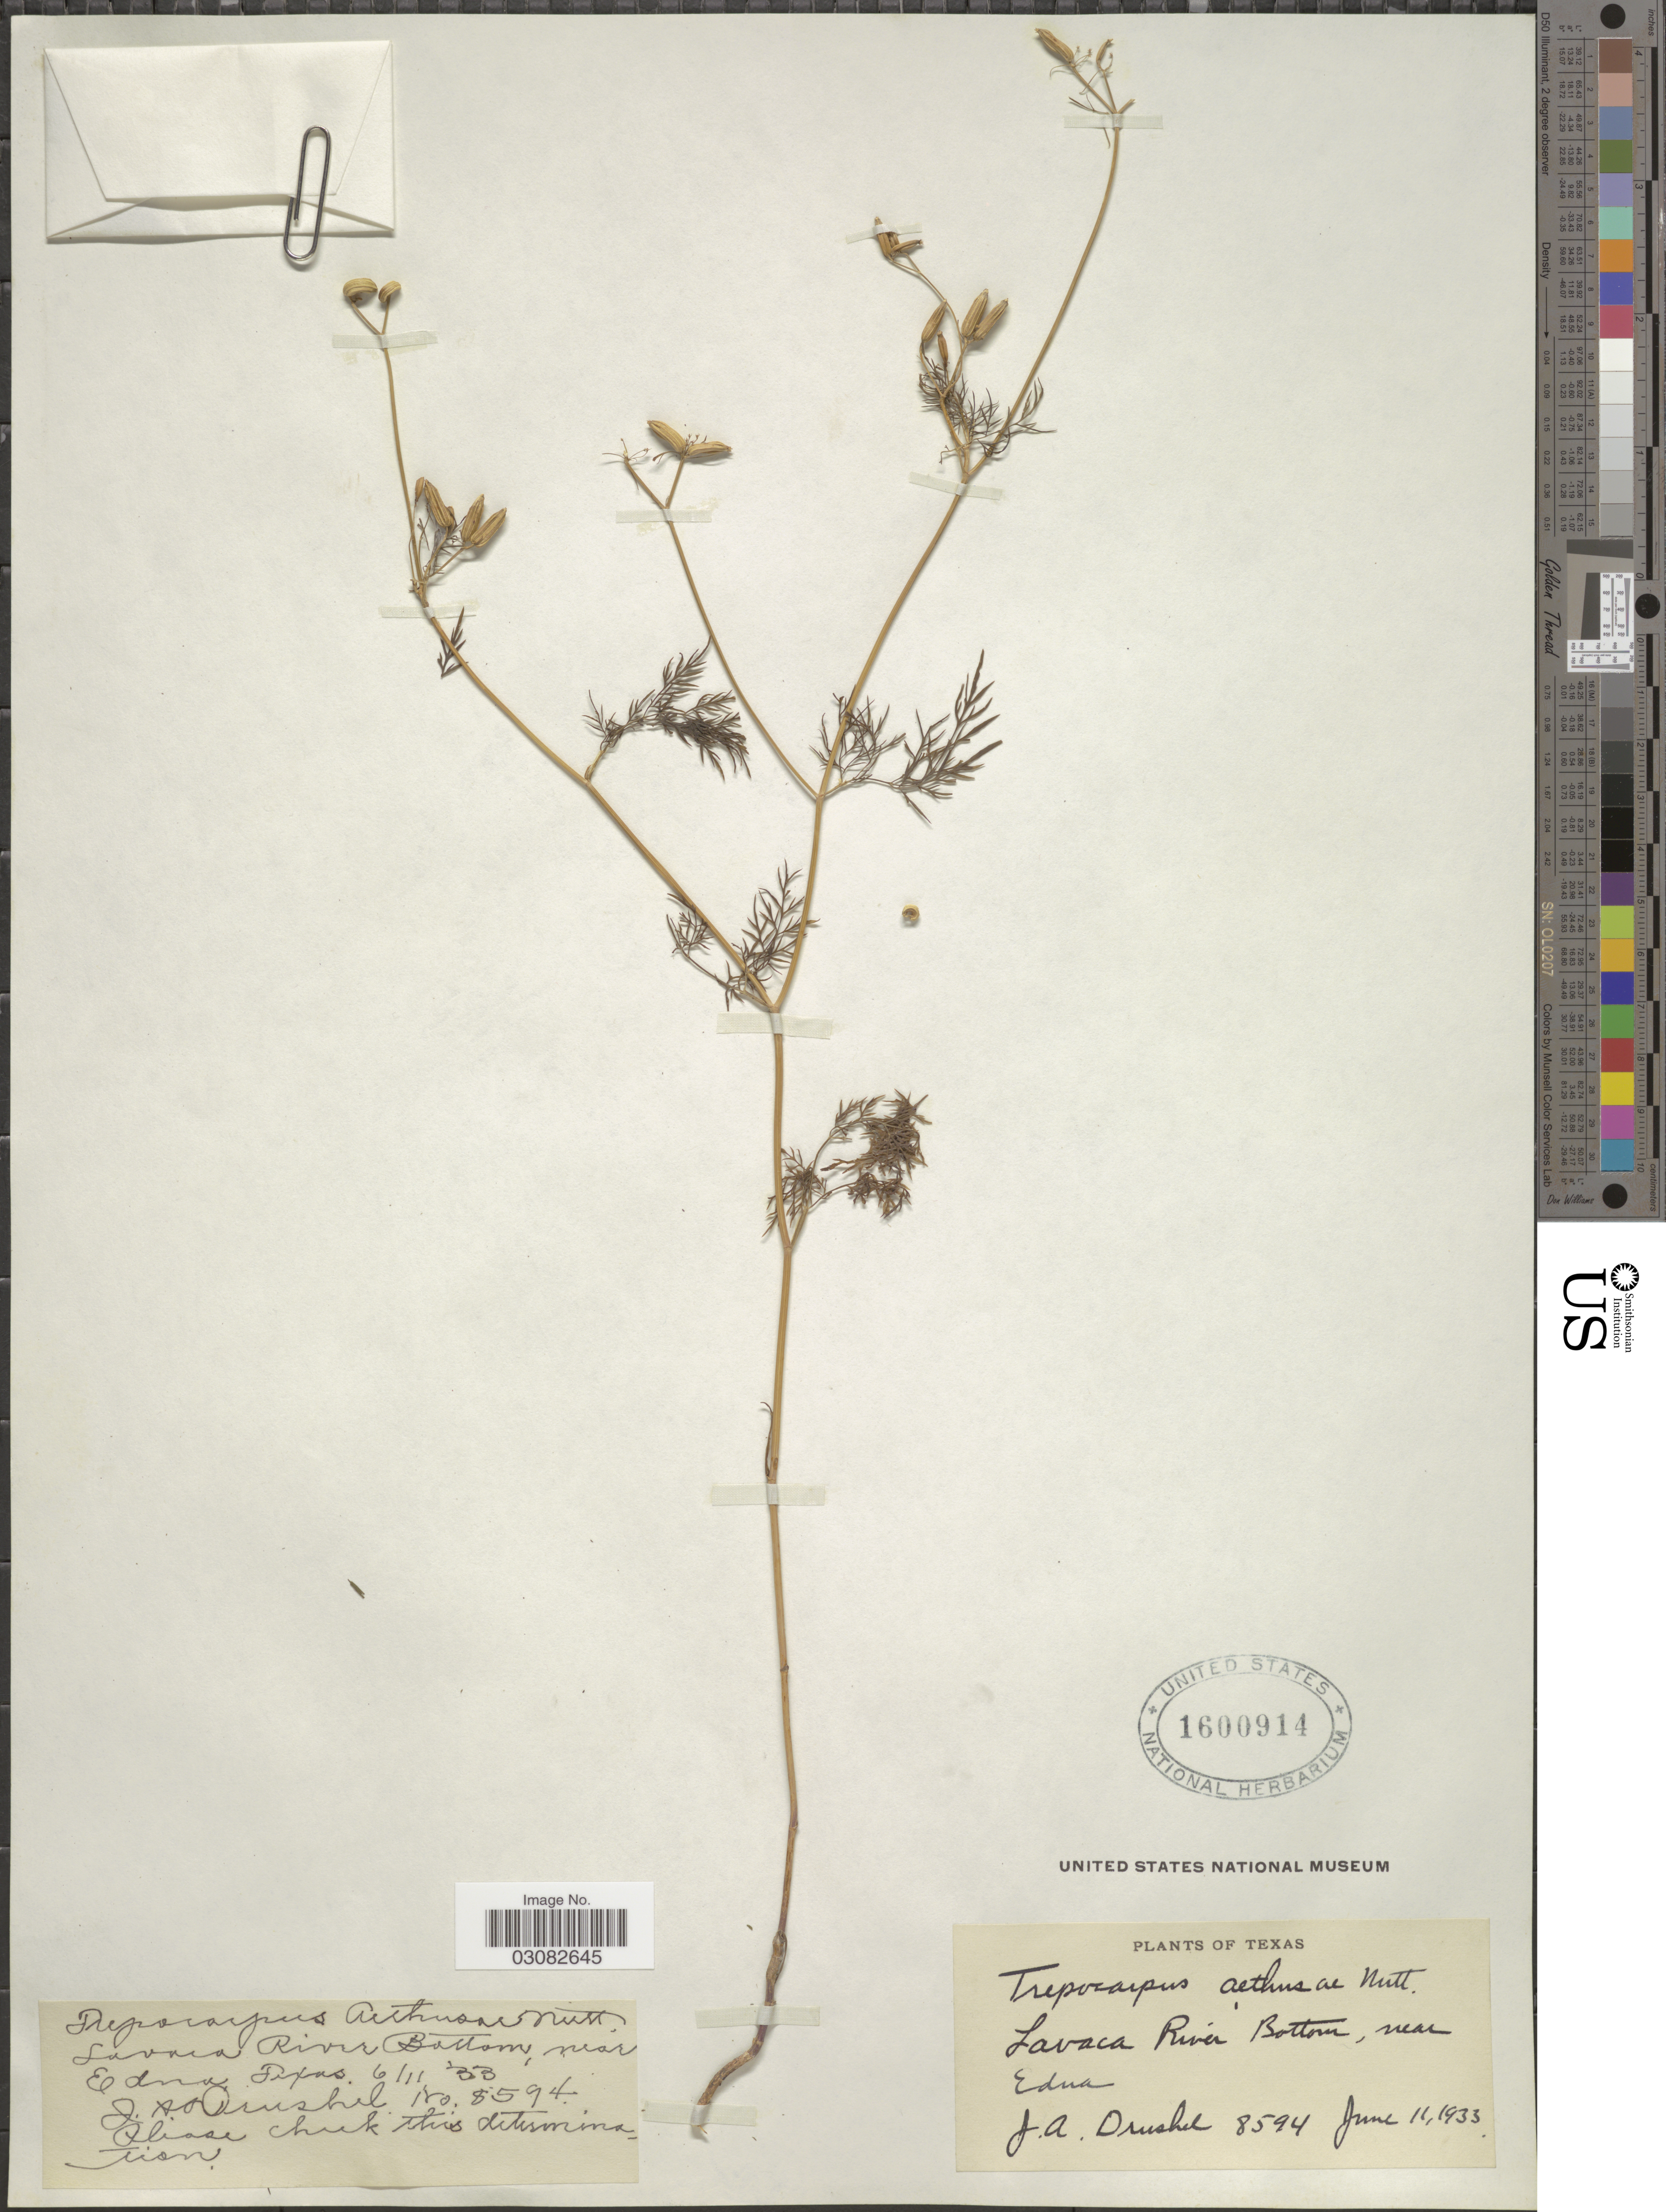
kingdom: Plantae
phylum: Tracheophyta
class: Magnoliopsida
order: Apiales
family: Apiaceae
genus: Trepocarpus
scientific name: Trepocarpus aethusae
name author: Nutt. ex DC.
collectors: J. A. Drushel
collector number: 8594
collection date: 1933-06-11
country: United States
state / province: Texas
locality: Lavaca River Bottom, near Edna.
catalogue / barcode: US 1600914